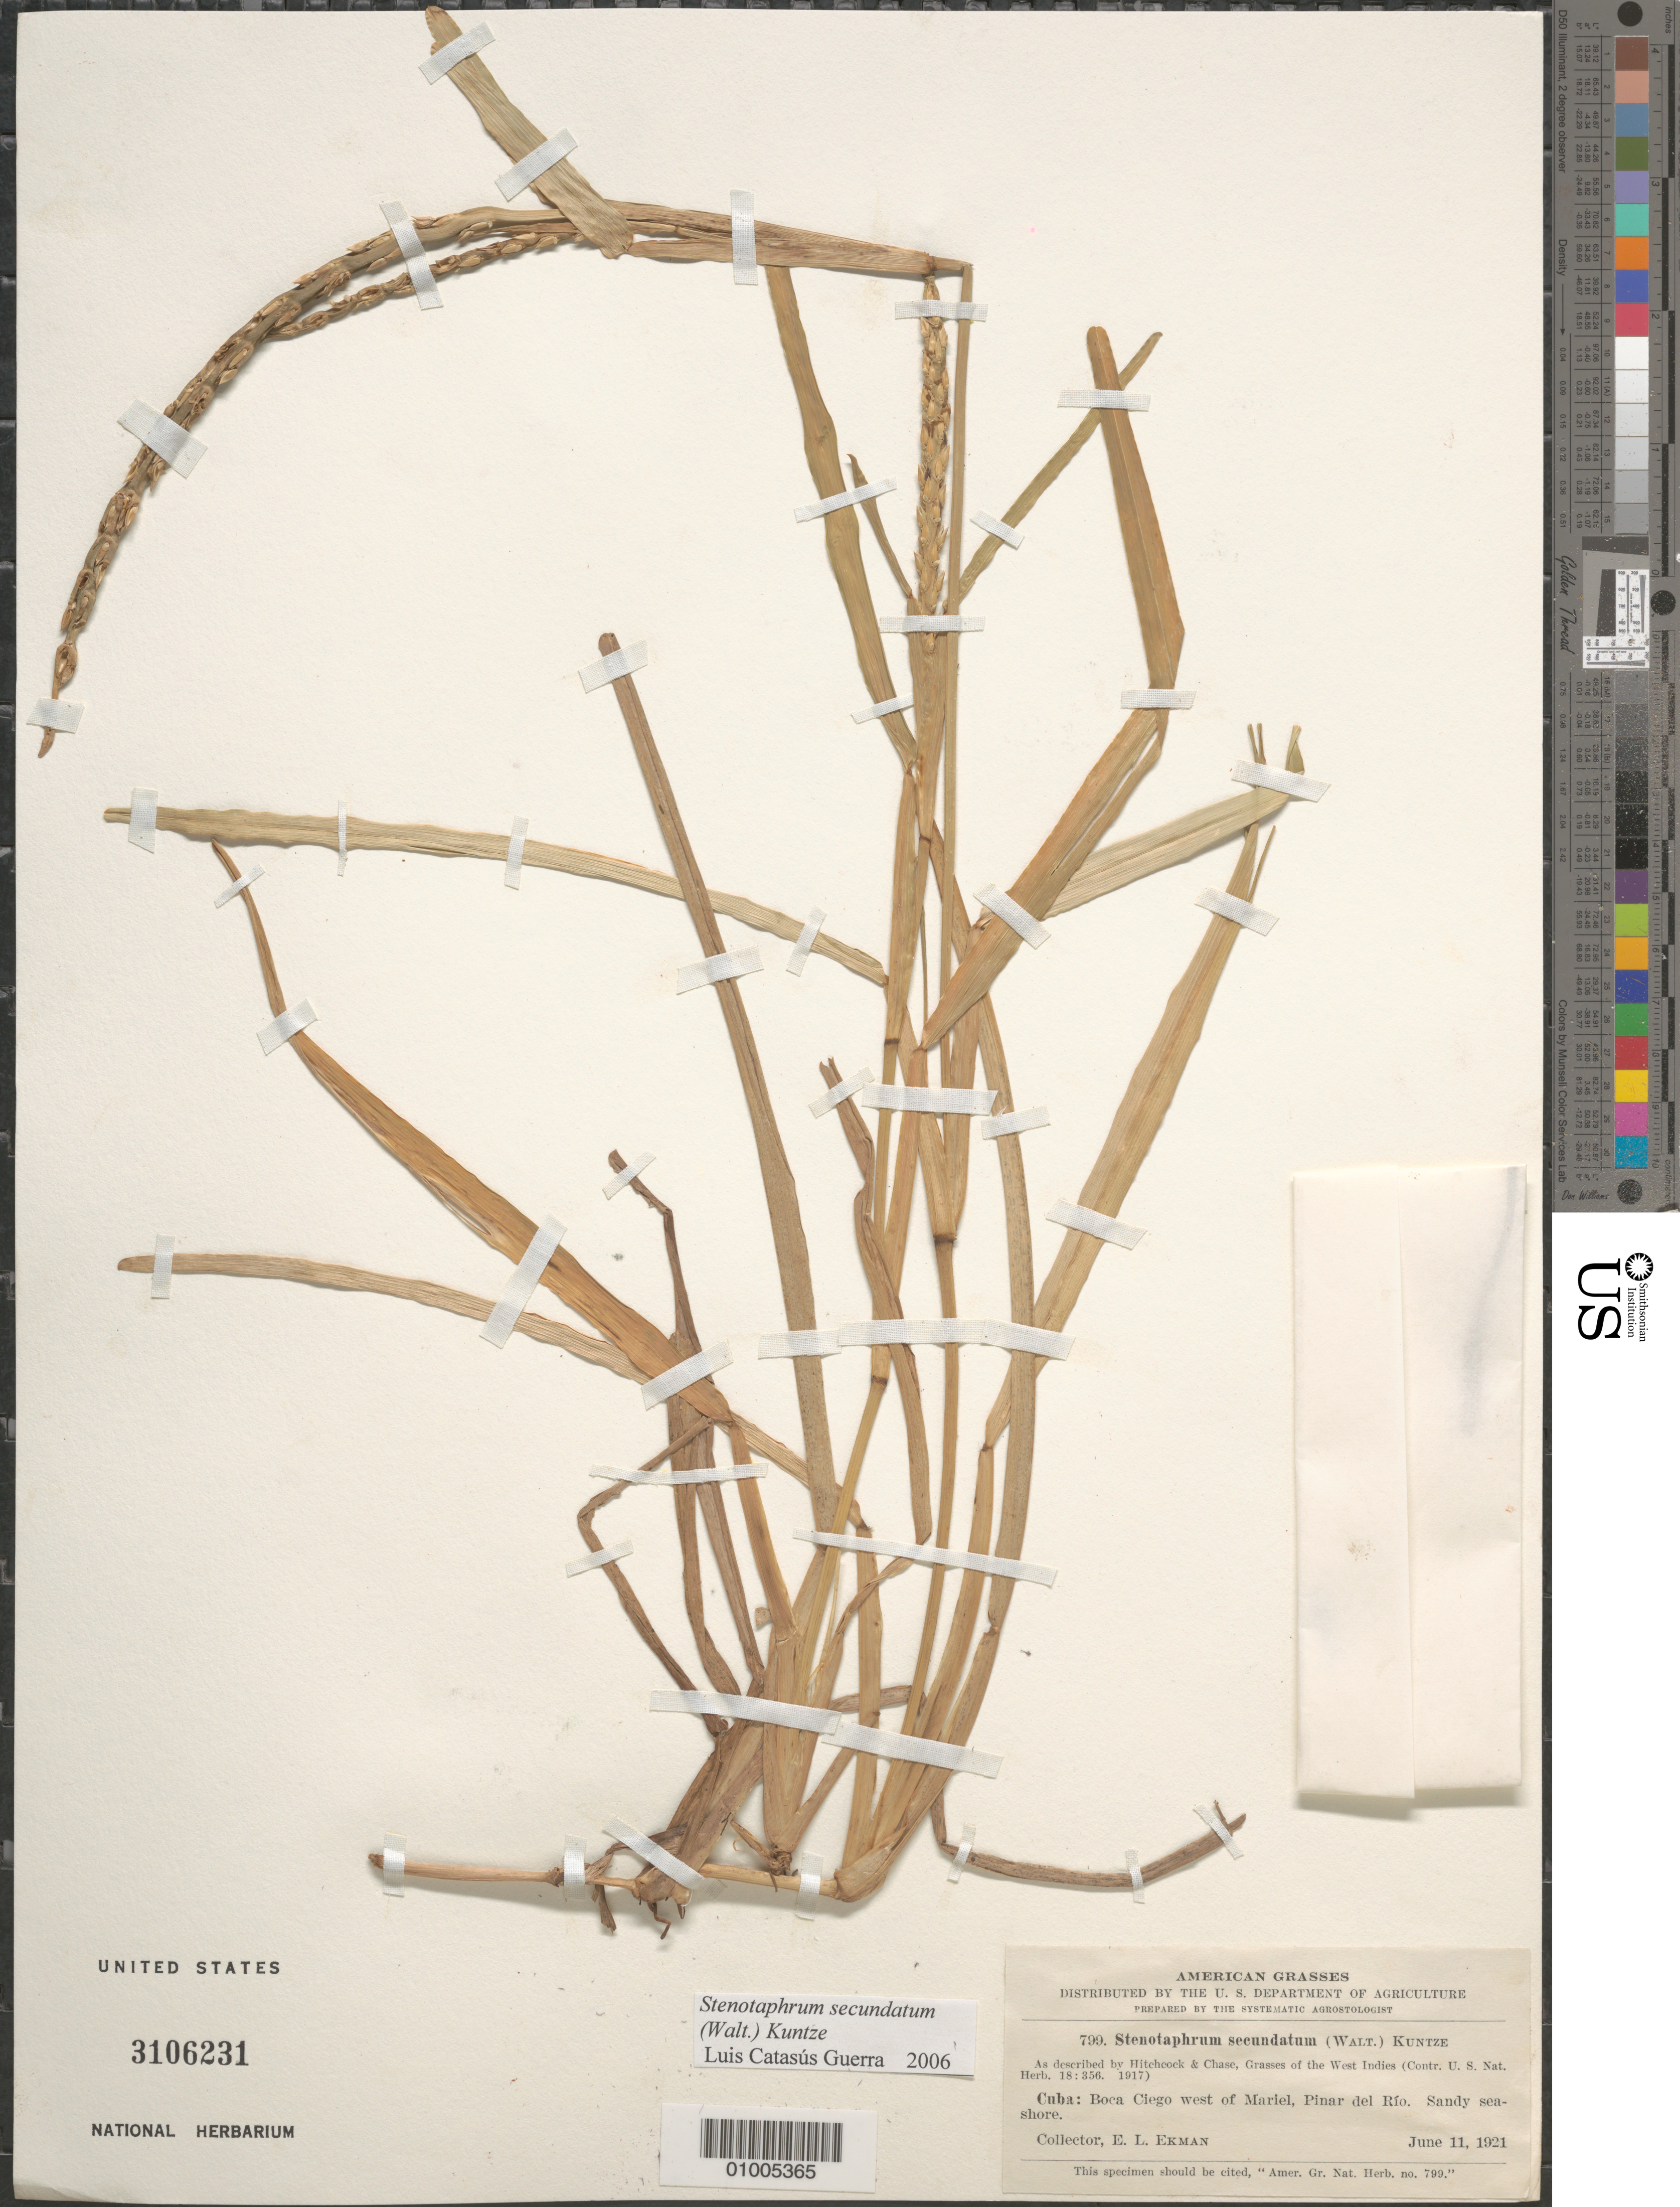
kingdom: Plantae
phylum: Tracheophyta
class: Liliopsida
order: Poales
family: Poaceae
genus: Stenotaphrum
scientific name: Stenotaphrum secundatum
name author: (Walter) Kuntze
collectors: E. L. Ekman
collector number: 799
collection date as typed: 11 Jun 1921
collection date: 1921-06-11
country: Cuba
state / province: Pinar del Rio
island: Cuba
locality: Boca Ciego west of Mariel, Pinar del Rio Sandy seashore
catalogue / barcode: US 3106231